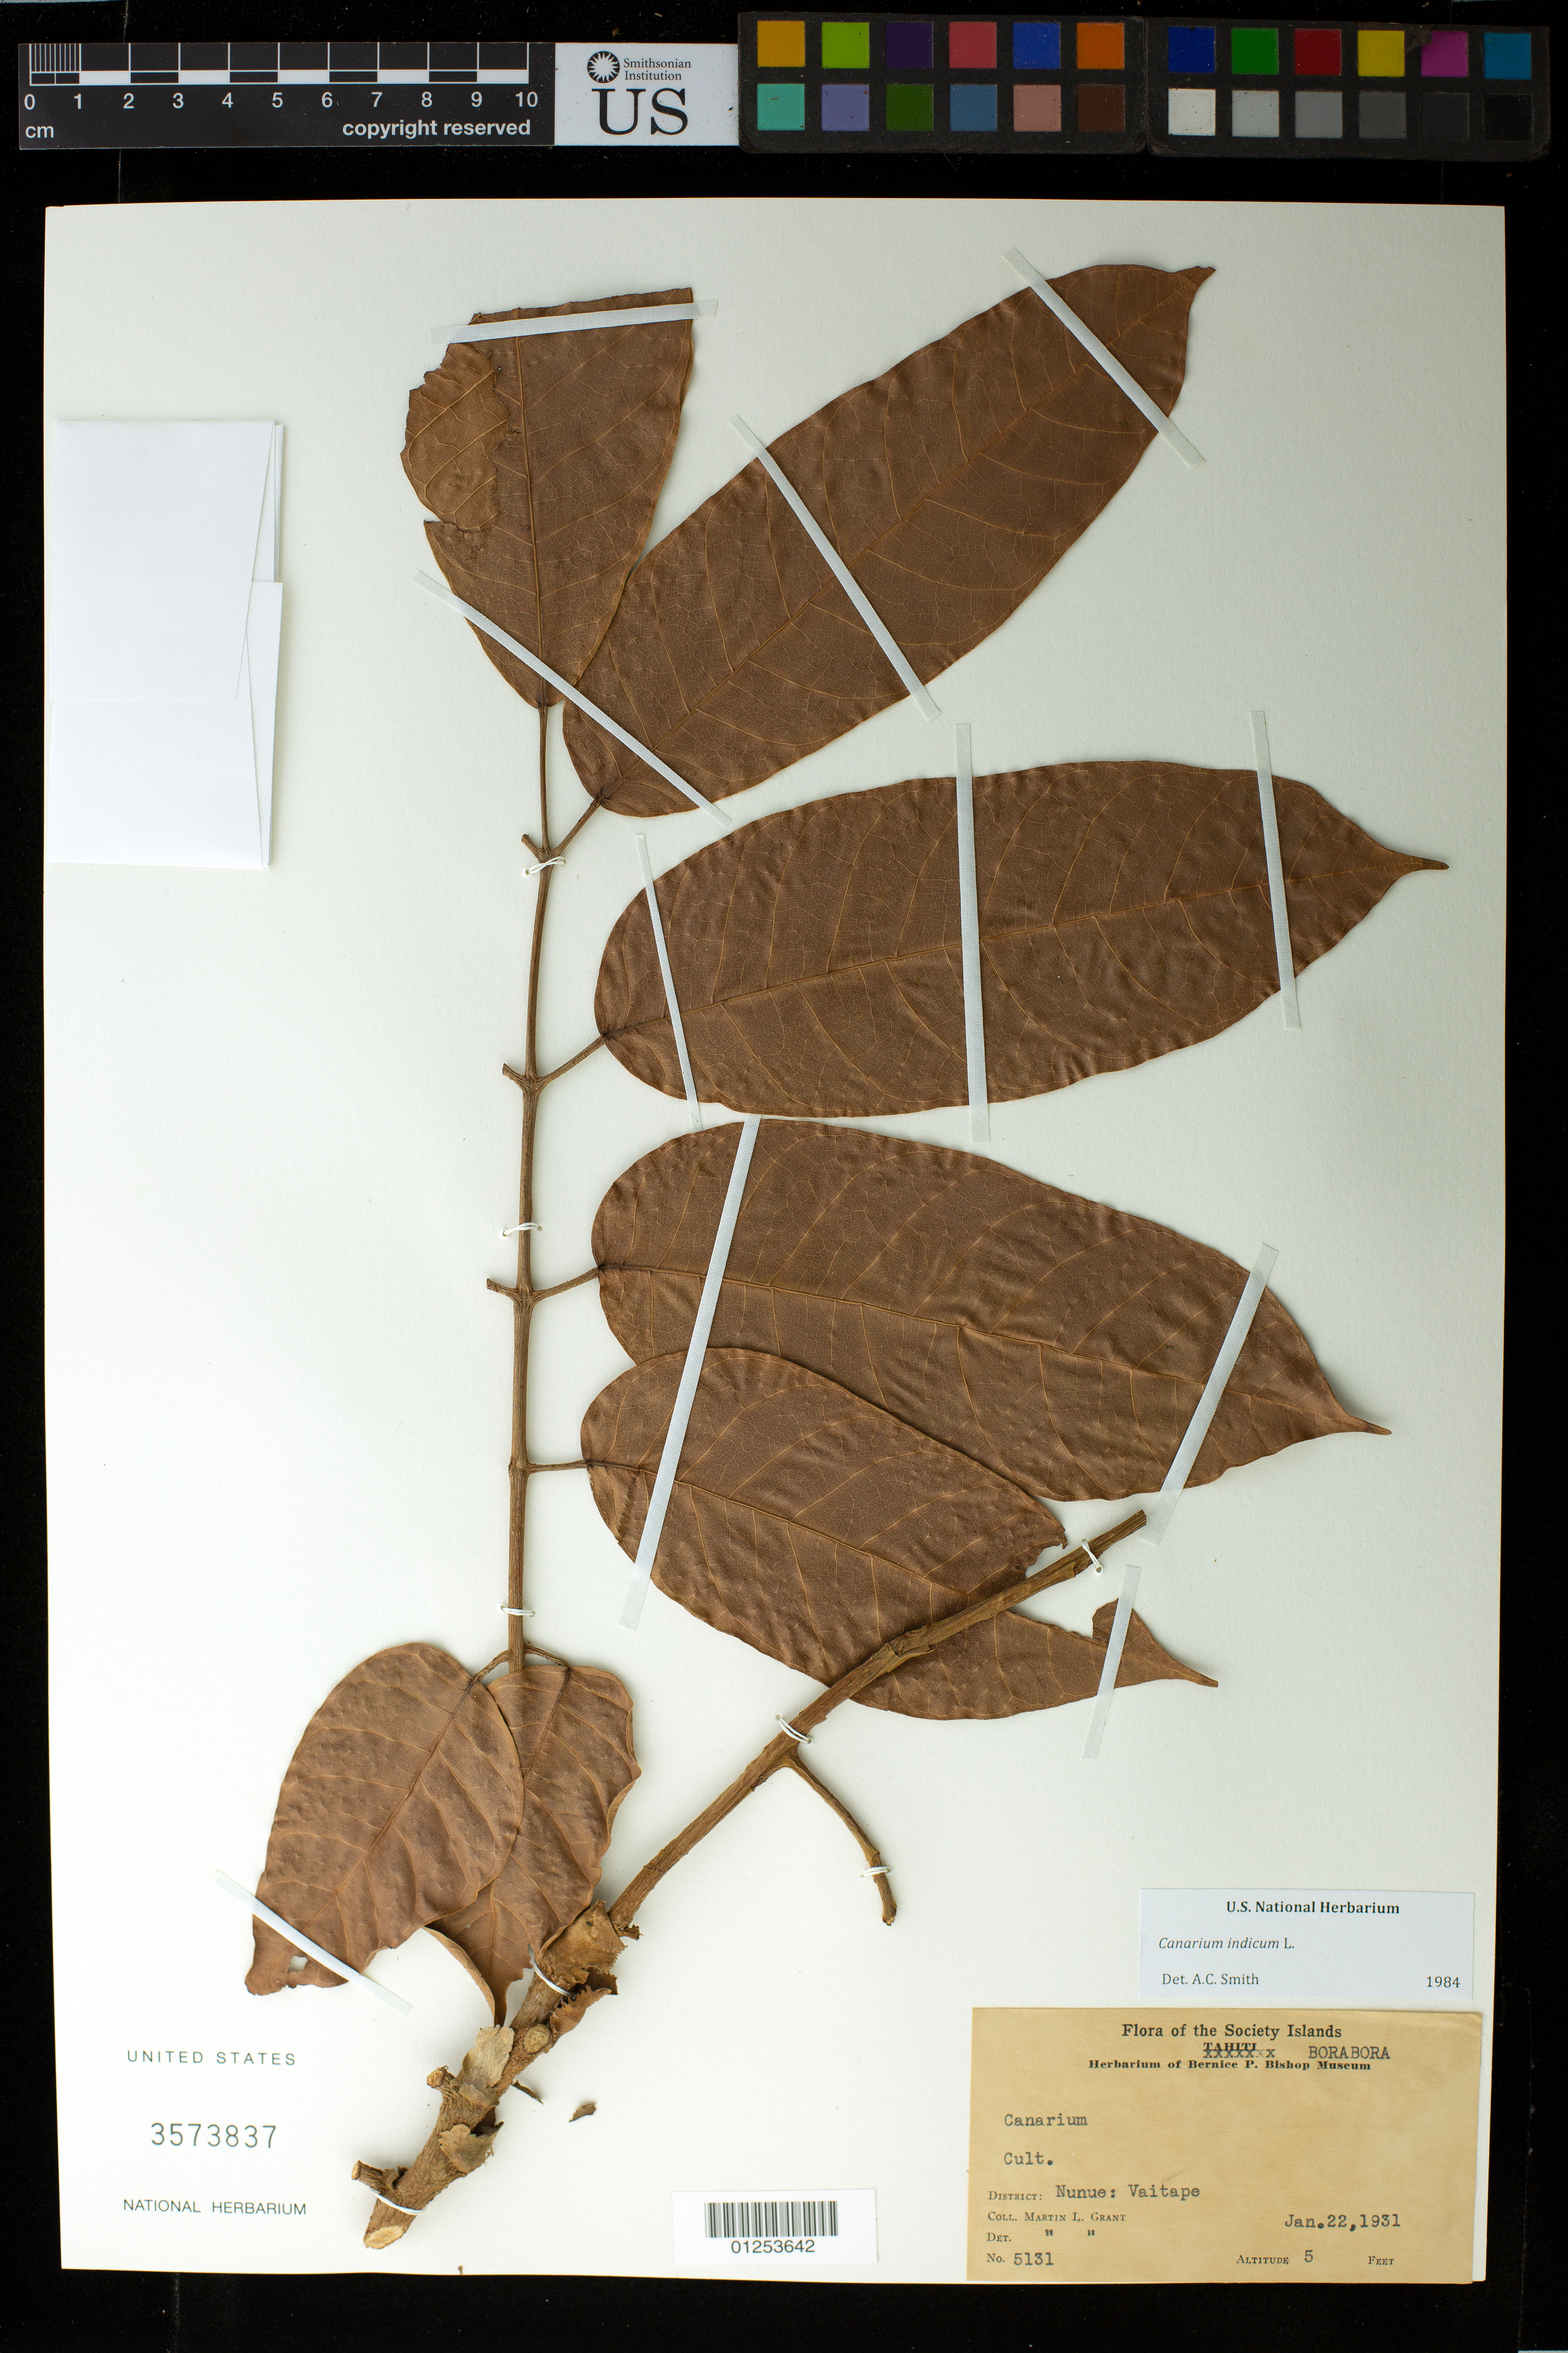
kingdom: Plantae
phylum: Tracheophyta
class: Magnoliopsida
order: Sapindales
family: Burseraceae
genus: Canarium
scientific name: Canarium indicum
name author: L.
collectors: M. L. Grant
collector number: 5131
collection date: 1931-01-22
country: French Polynesia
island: Bora Bora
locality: Nunue: Vaitape.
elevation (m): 0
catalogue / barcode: US 3573837